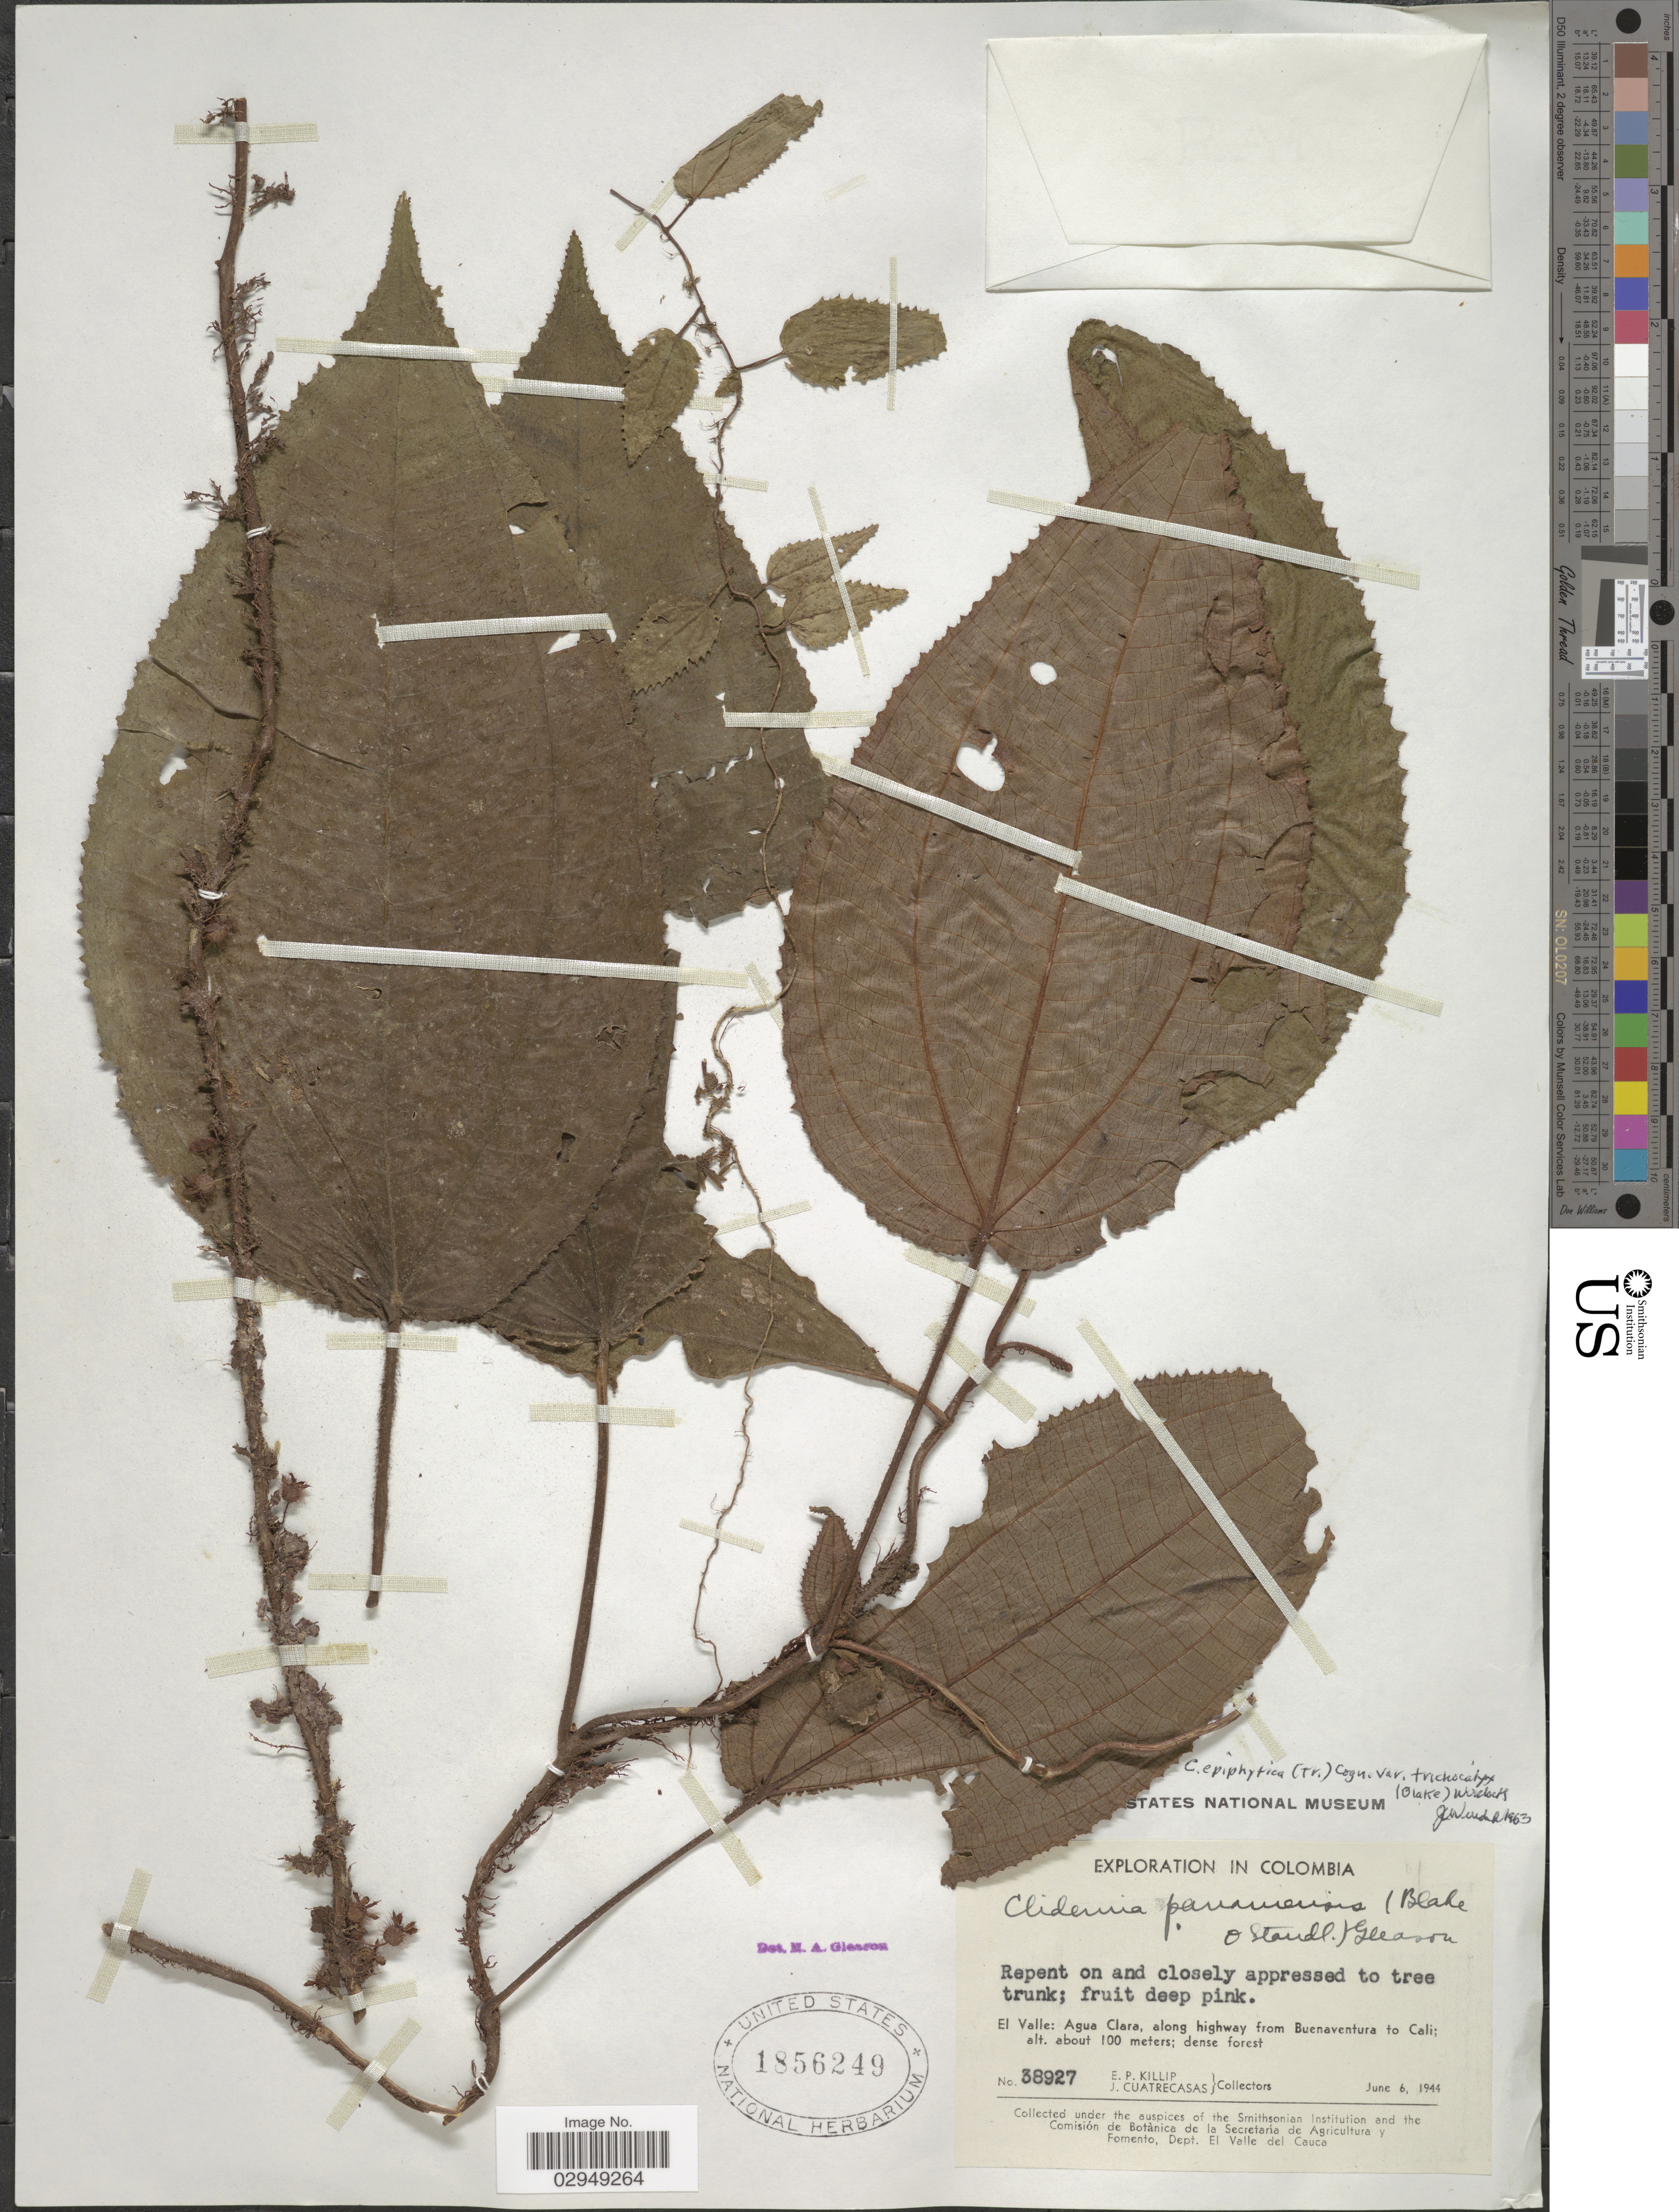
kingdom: Plantae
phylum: Tracheophyta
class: Magnoliopsida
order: Myrtales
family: Melastomataceae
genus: Clidemia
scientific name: Clidemia epiphytica var. trichocalyx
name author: (S.F. Blake) Wurdack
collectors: E. P. Killip & J. Cuatrecasas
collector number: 38927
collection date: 1944-06-06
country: Colombia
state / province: Valle del Cauca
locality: El Valle, Agua Clara, along highway from Buenaventura to Cali.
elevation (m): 100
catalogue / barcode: US 1856249